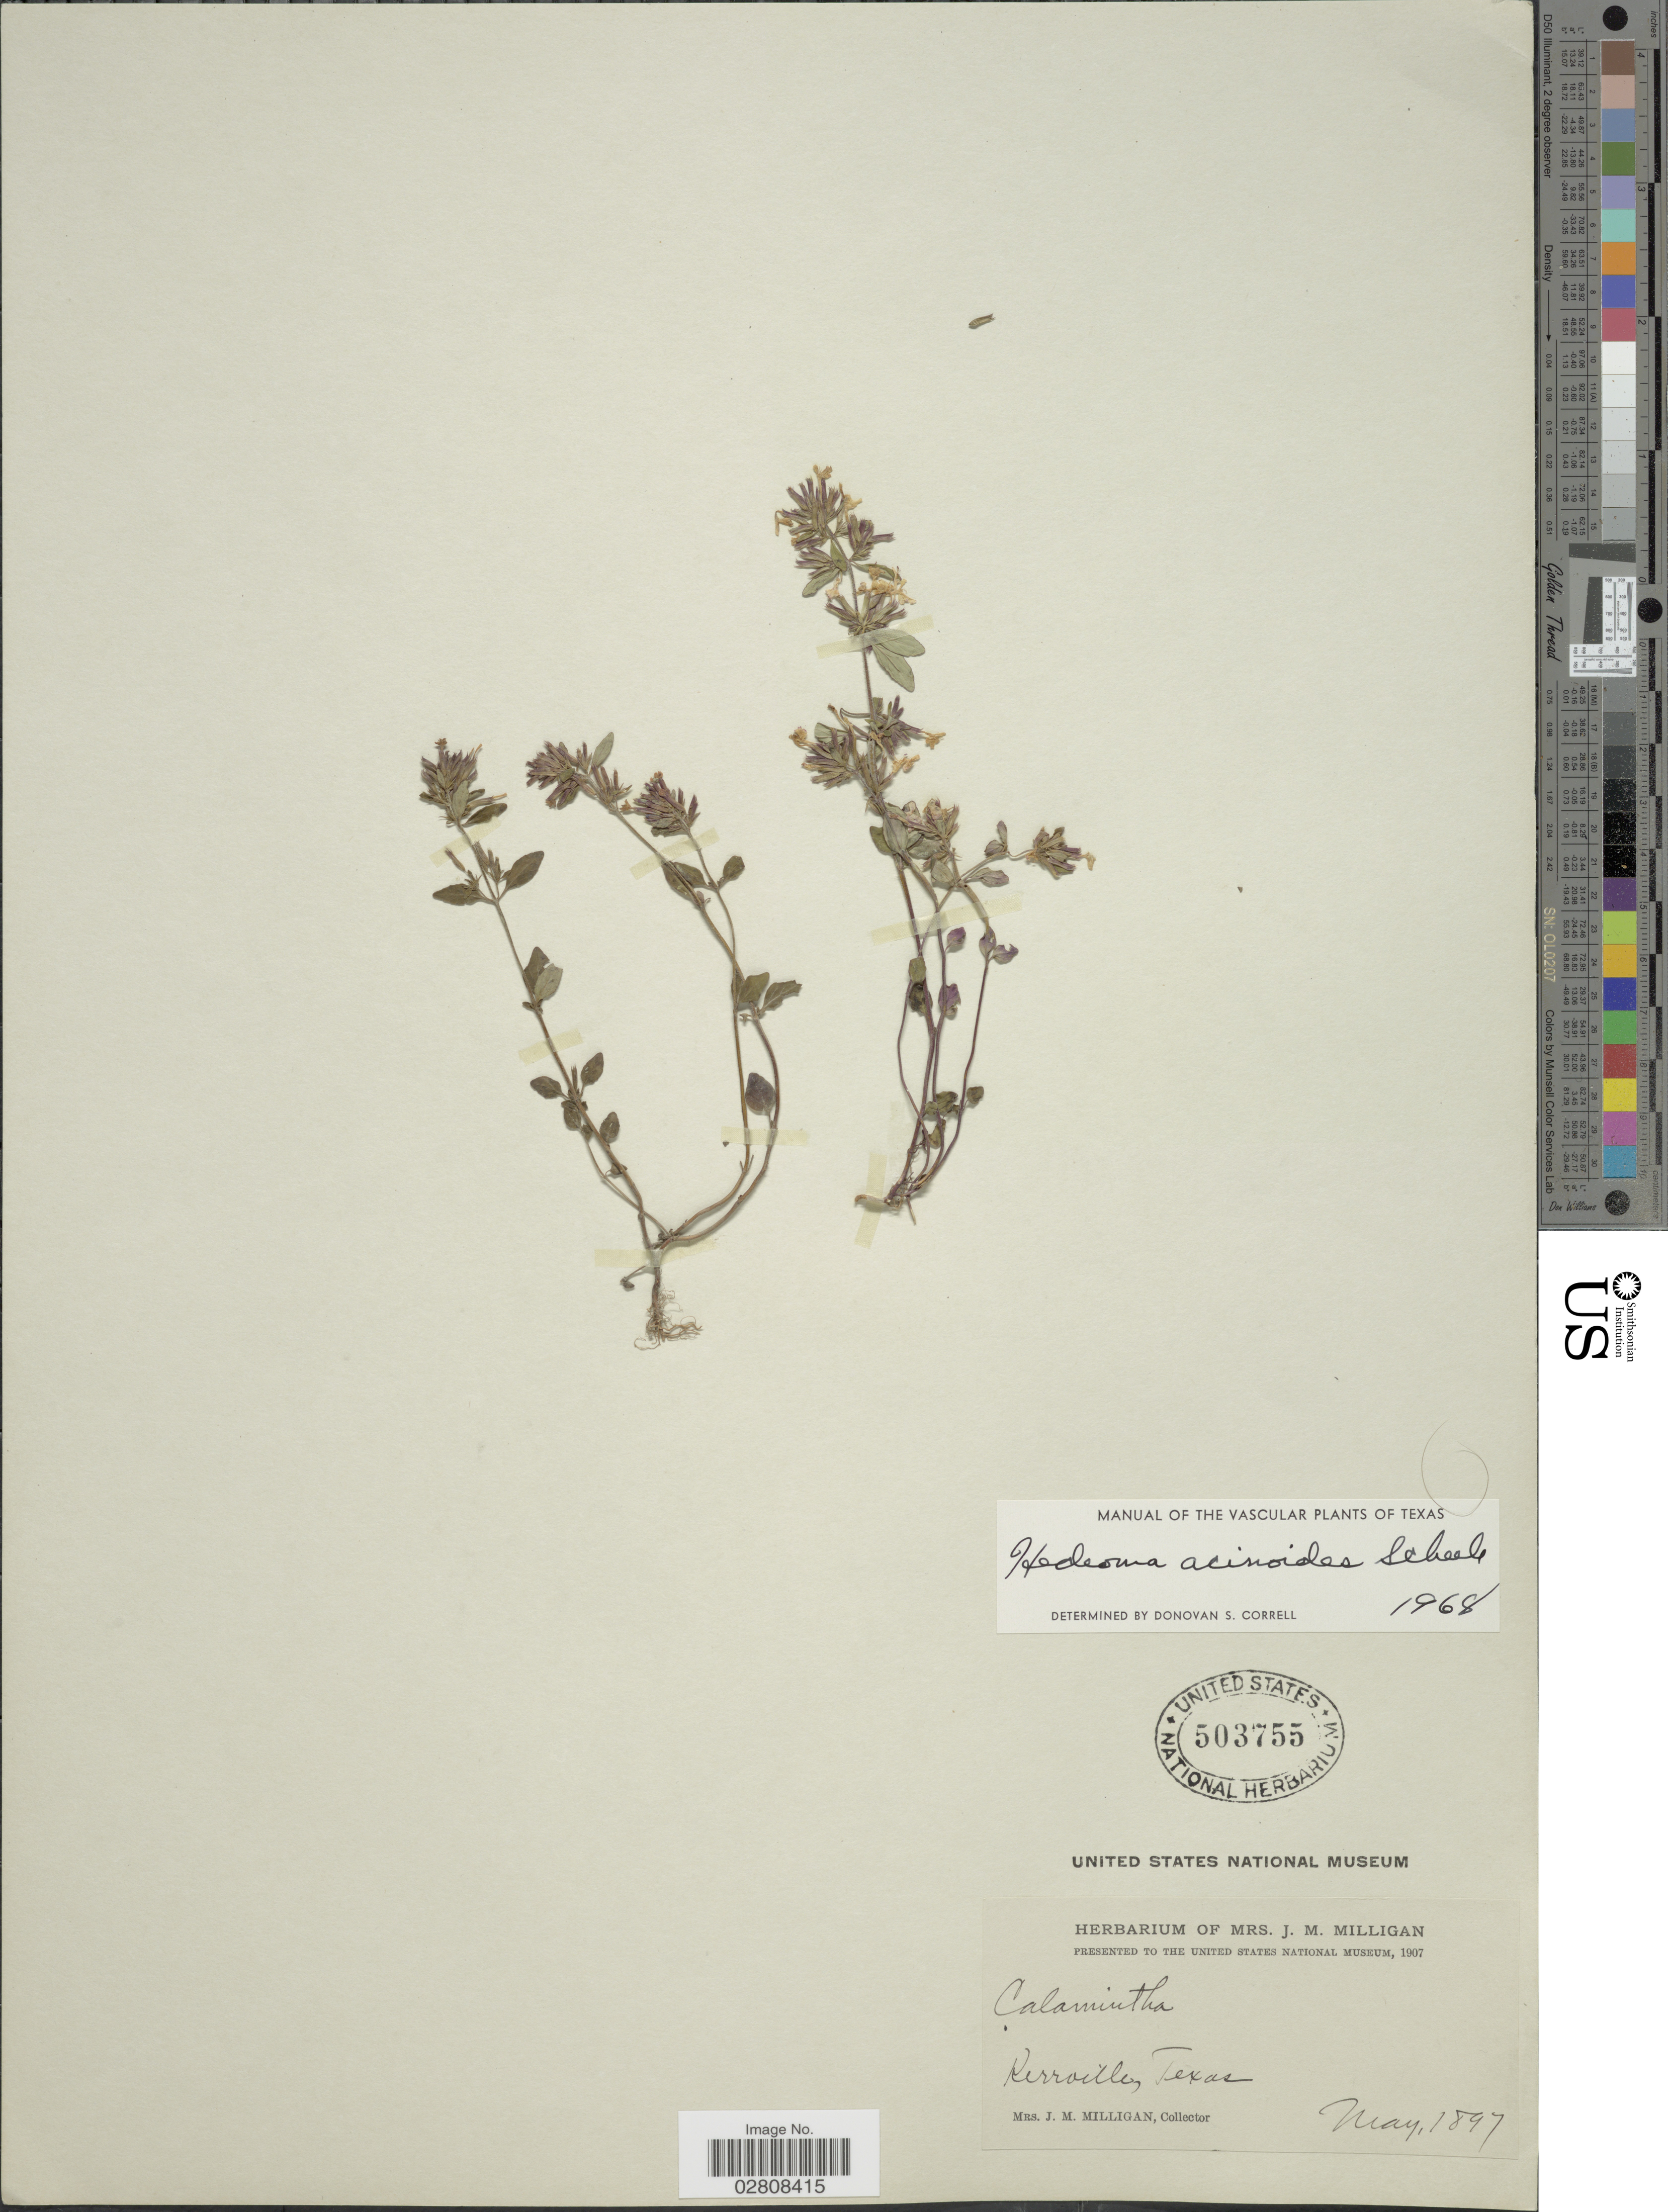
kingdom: Plantae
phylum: Tracheophyta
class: Magnoliopsida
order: Lamiales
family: Lamiaceae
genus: Hedeoma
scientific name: Hedeoma acinoides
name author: Scheele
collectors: J. Milligan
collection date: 1897-05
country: United States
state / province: Texas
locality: Kerrville.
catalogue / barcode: US 503755